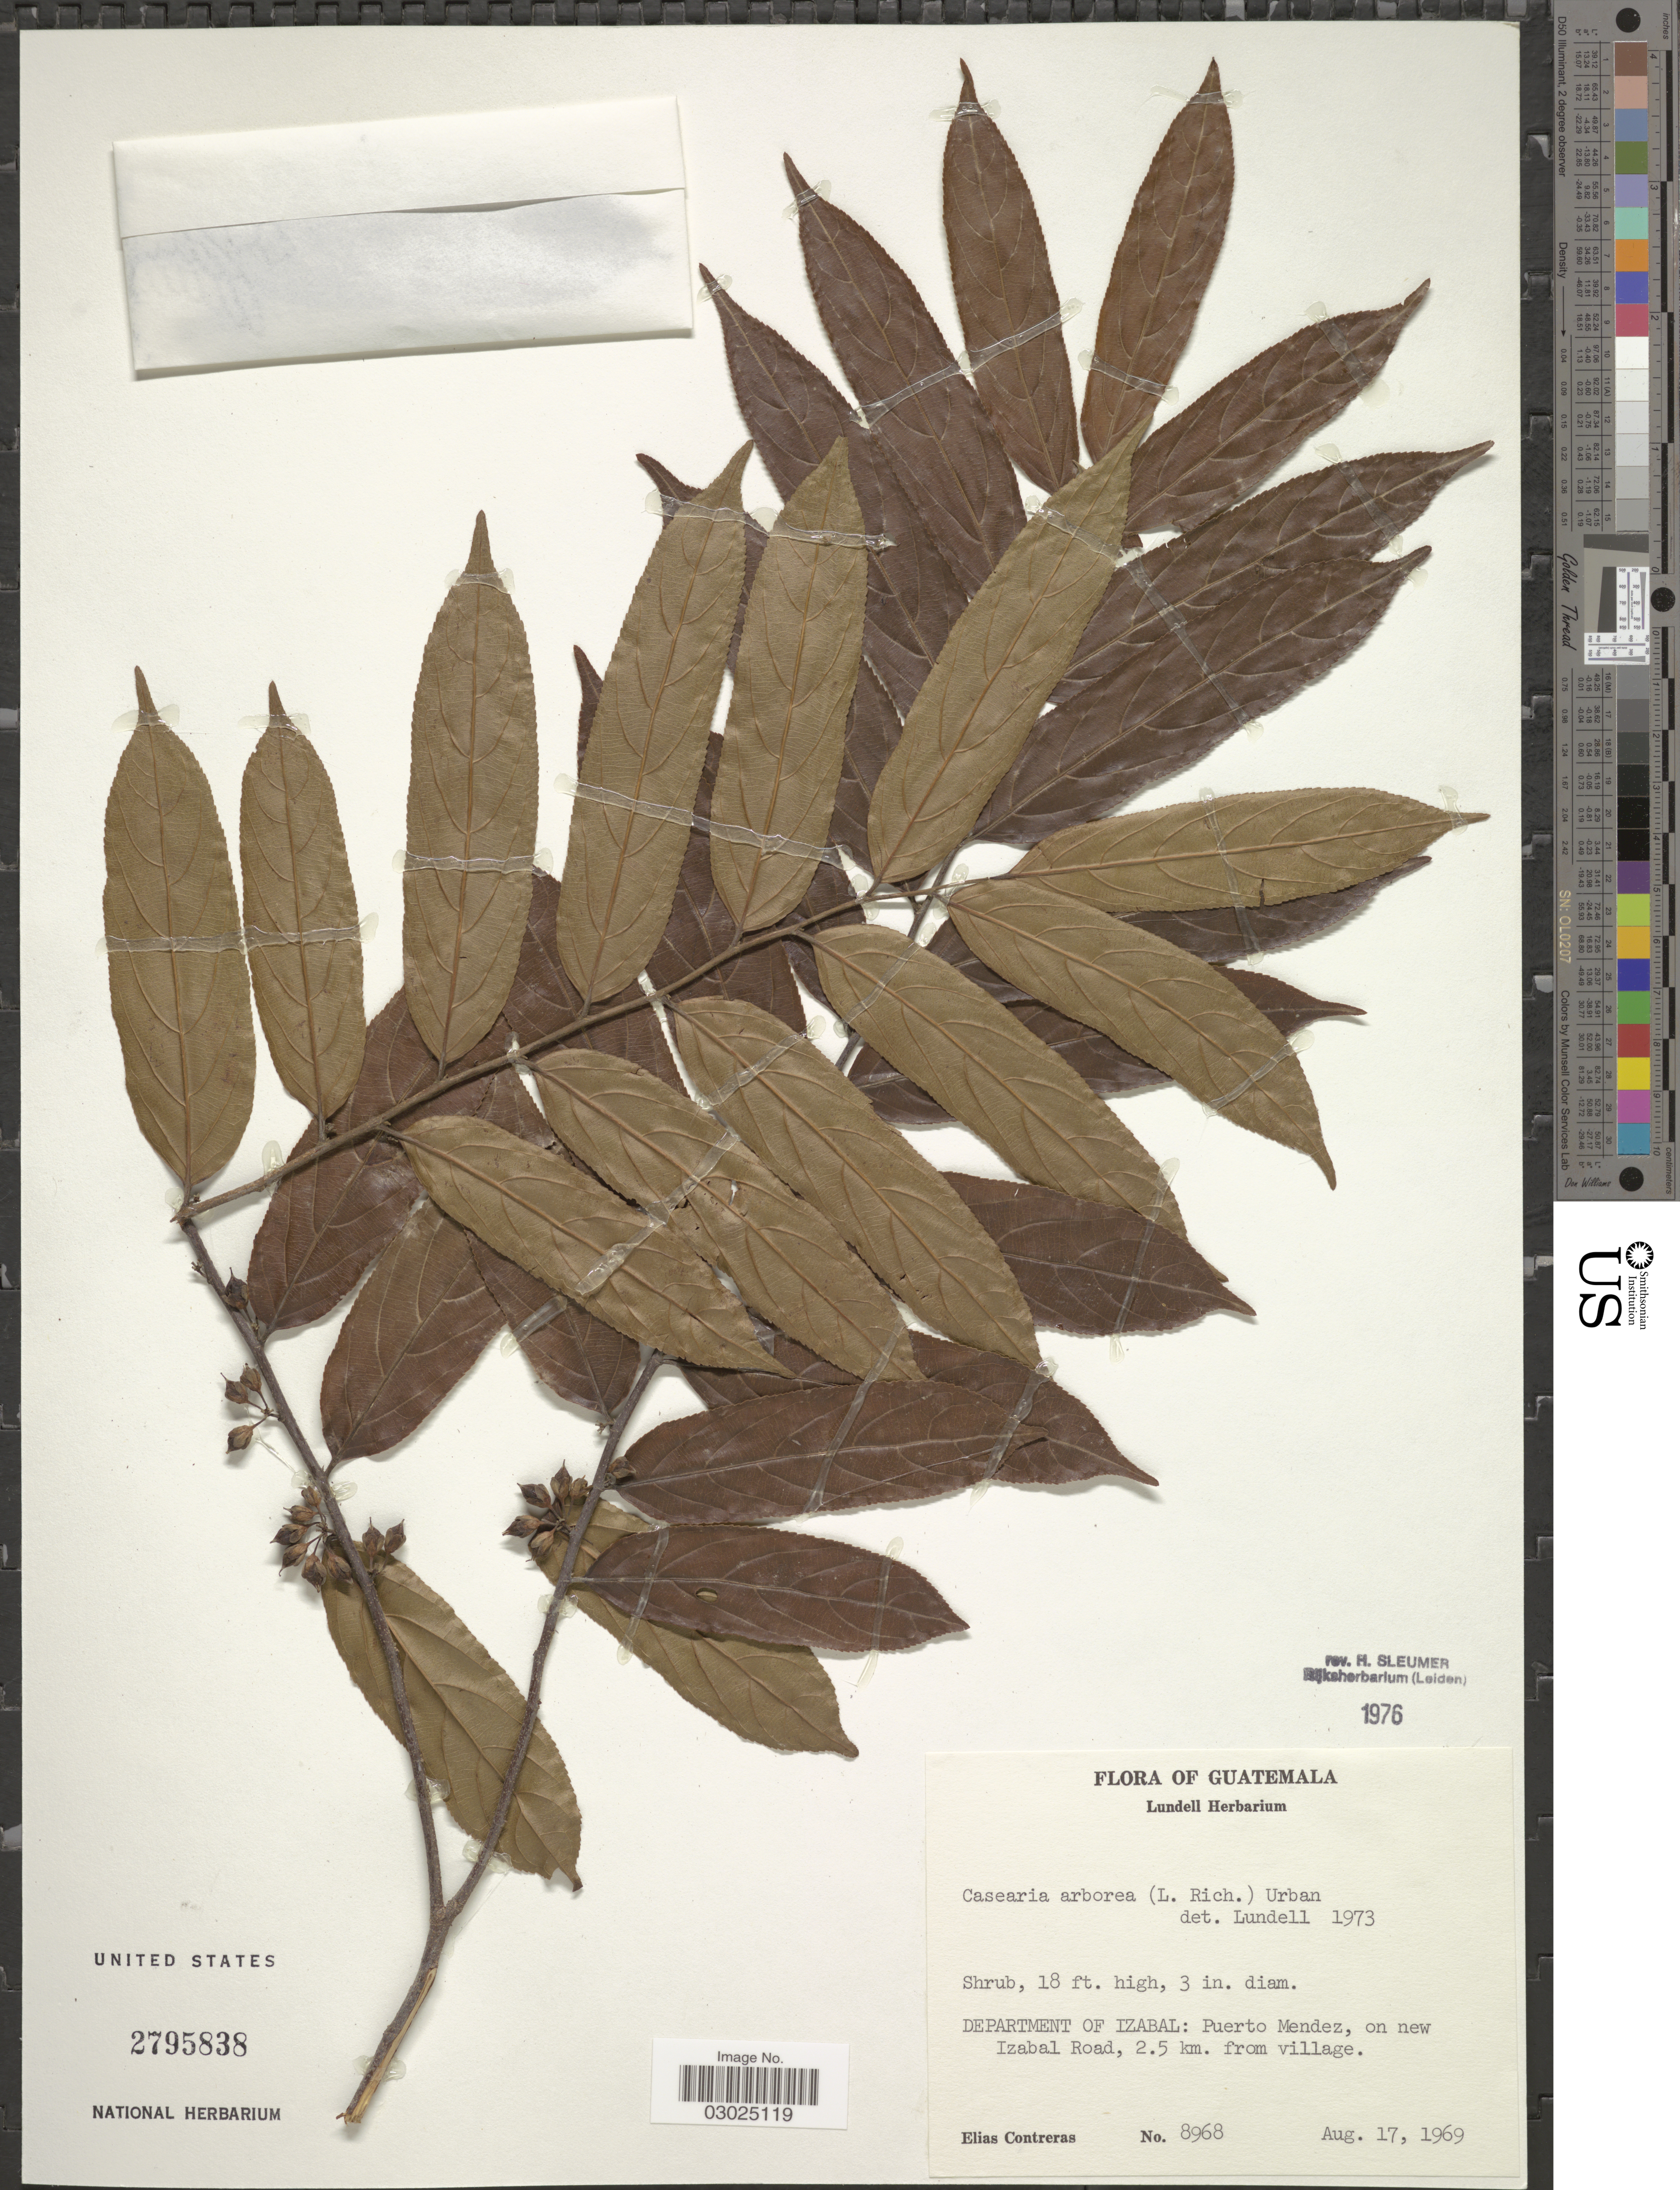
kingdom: Plantae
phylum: Tracheophyta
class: Magnoliopsida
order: Malpighiales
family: Salicaceae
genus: Casearia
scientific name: Casearia arborea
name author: (Rich.) Urb.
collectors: E. Contreras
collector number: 8968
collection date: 1969-08-17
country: Guatemala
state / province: Izabal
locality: Department of Izabal: Puerto Mendez, on new Izabal Road, 2.5 km. from village.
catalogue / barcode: US 2795838